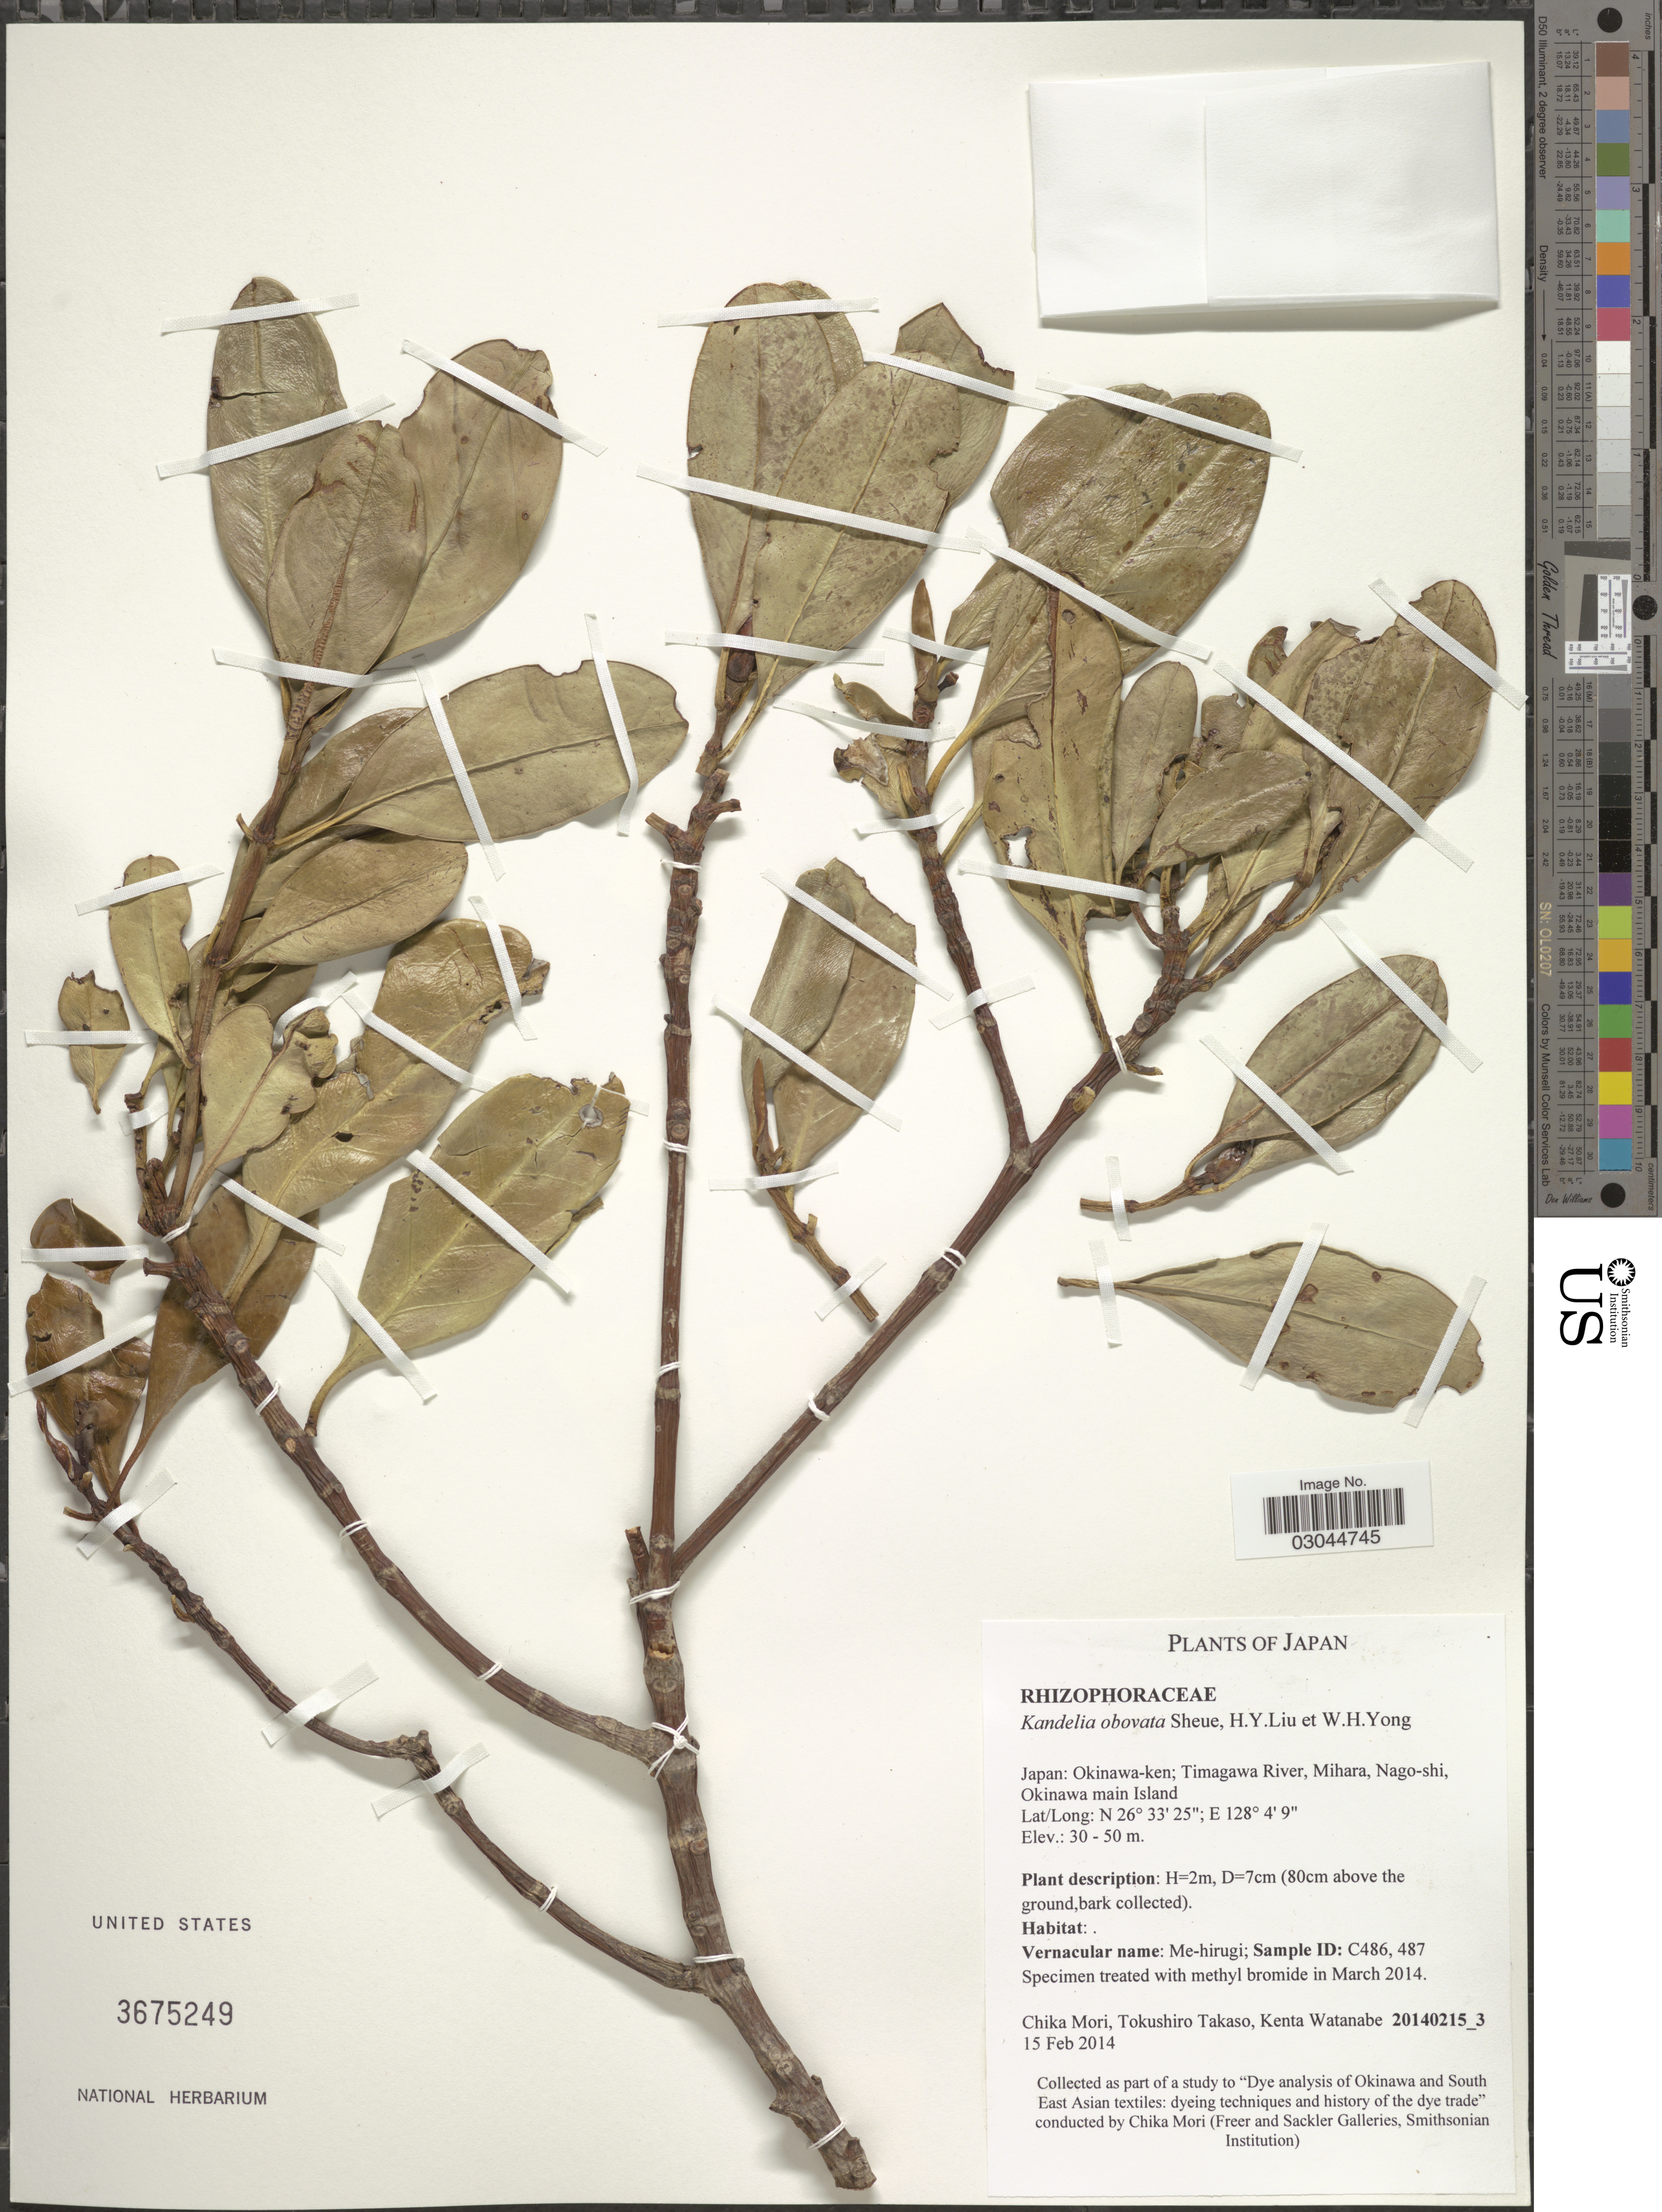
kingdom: Plantae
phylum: Tracheophyta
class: Magnoliopsida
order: Malpighiales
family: Rhizophoraceae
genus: Kandelia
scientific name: Kandelia obovata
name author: Sheue et al.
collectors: C. Mori, T. Takaso & K. Watanabe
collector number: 20140215_3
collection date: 2014-02-15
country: Japan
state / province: Okinawa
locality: Okinawa-ken; Timagawa River, Mihara, Nago-shi, Okinawa main Island.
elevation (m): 30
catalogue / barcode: US 3675249